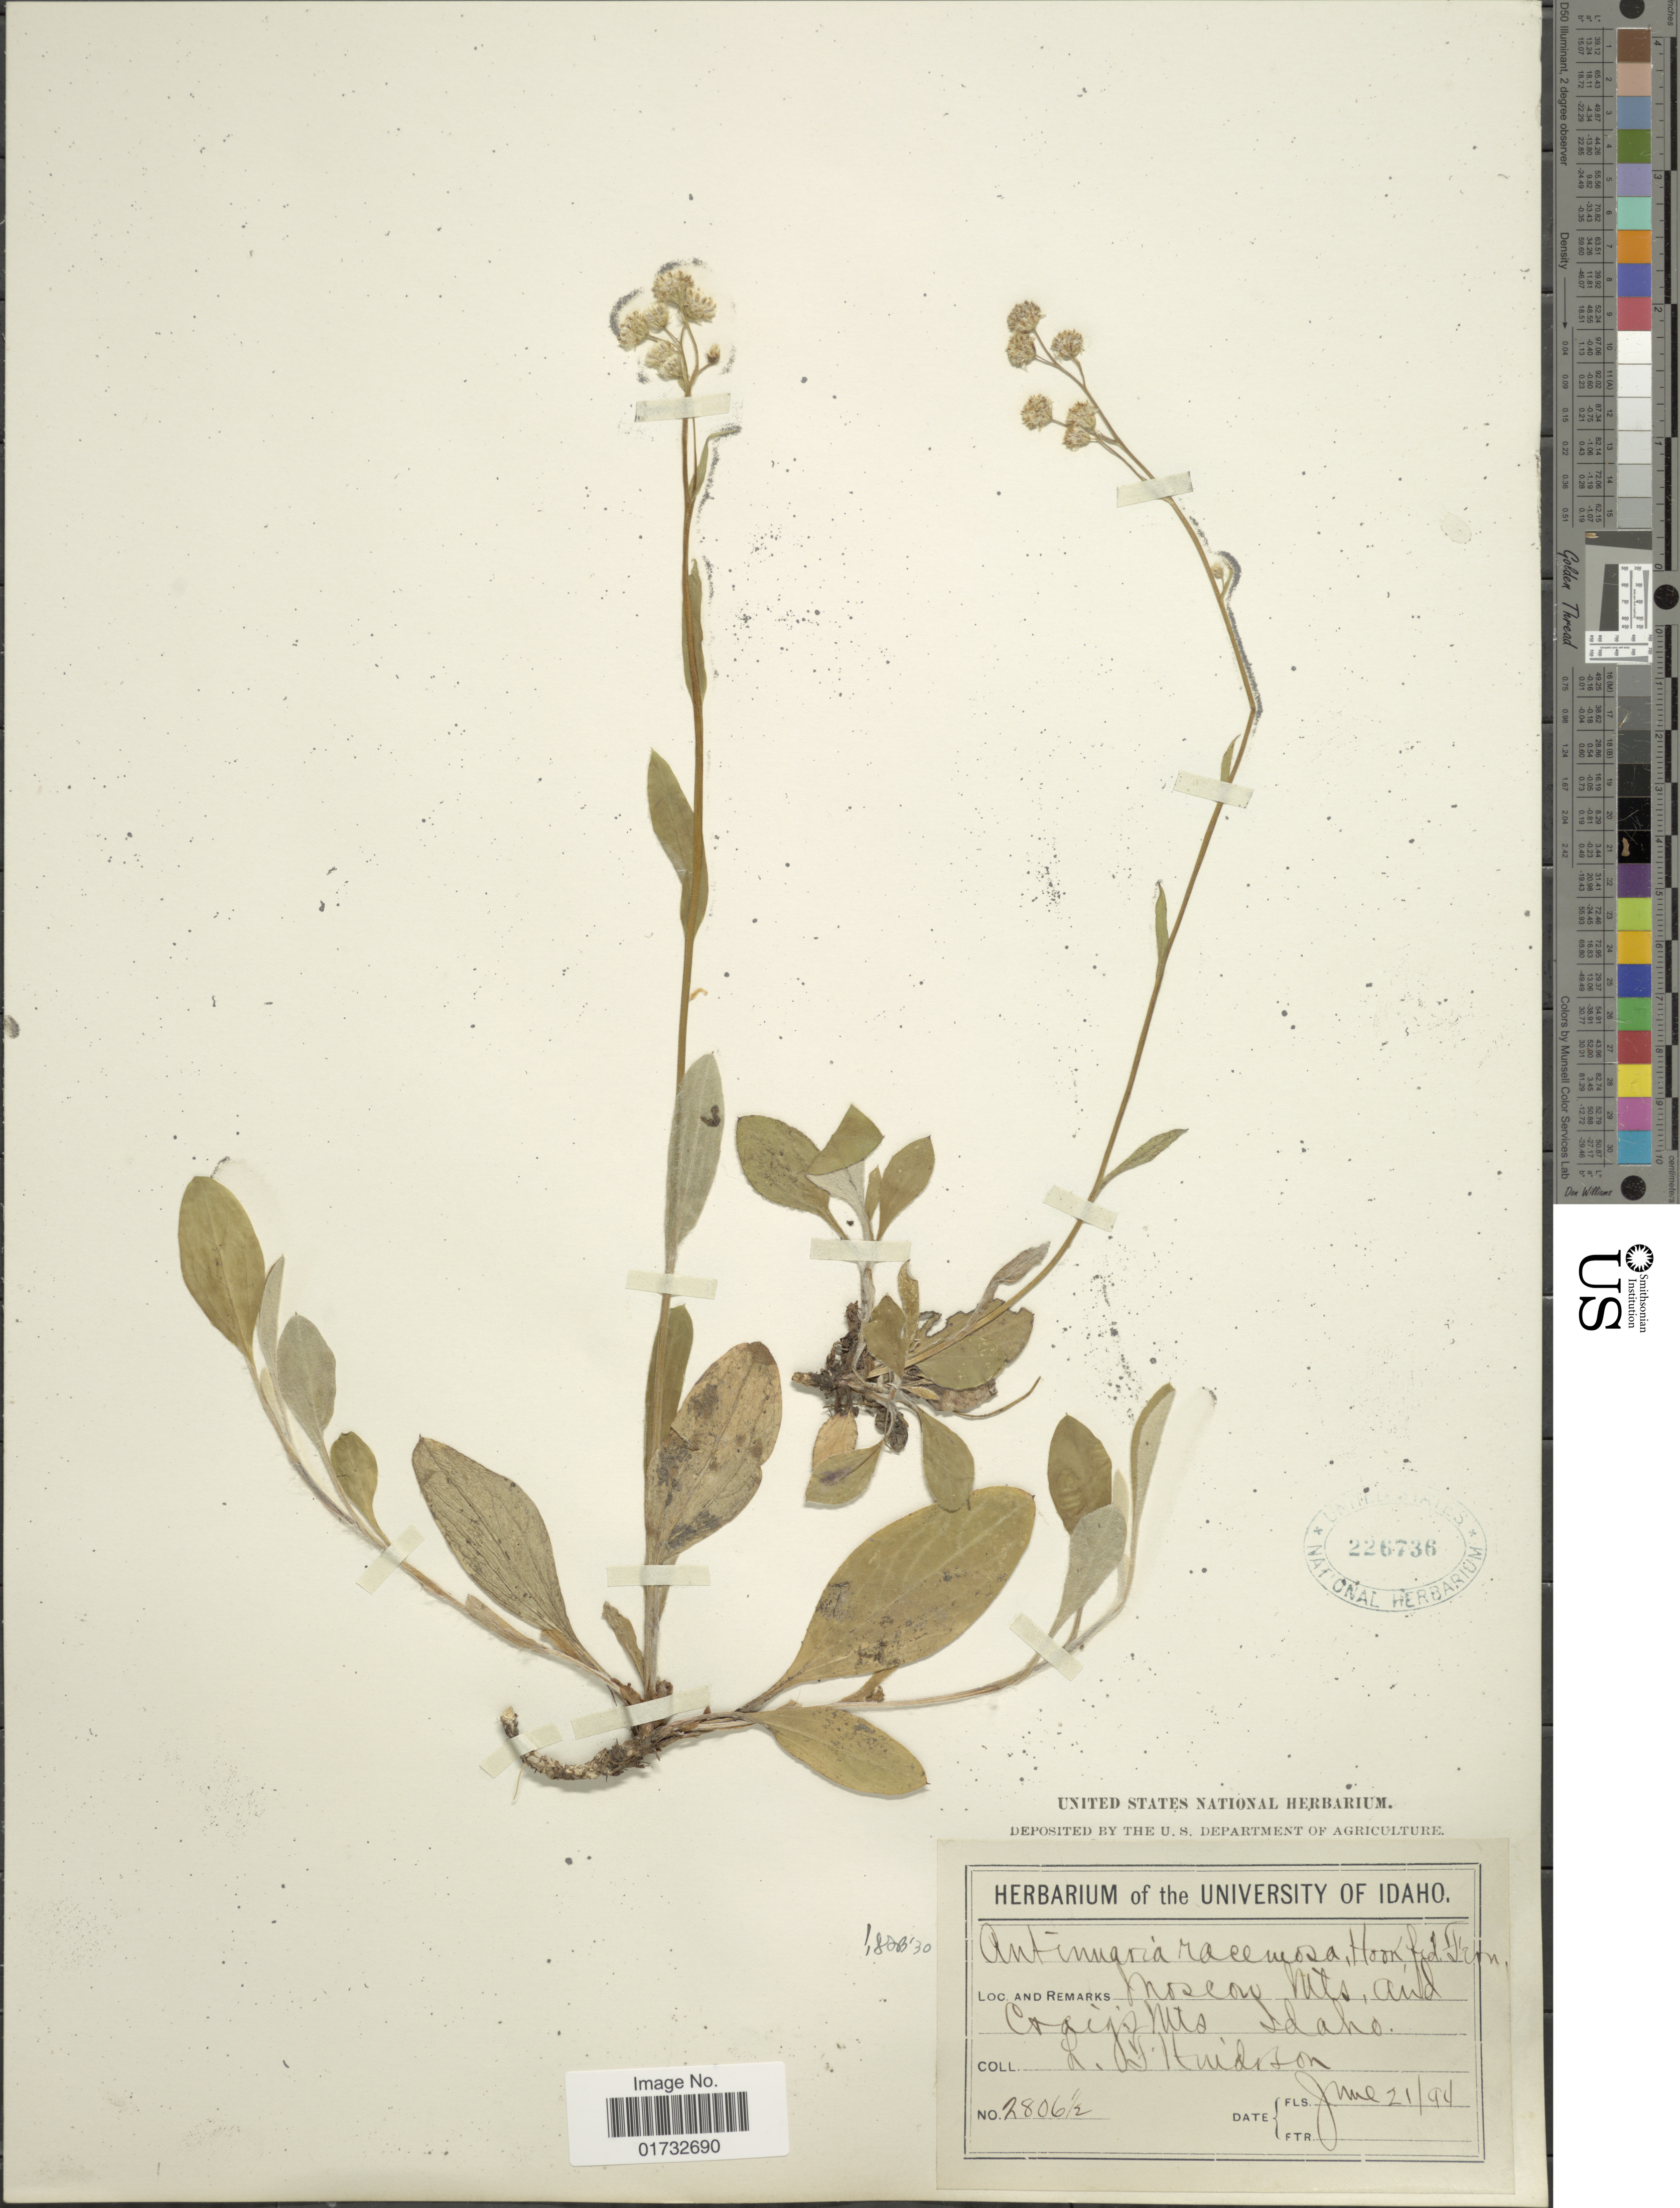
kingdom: Plantae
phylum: Tracheophyta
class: Magnoliopsida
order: Asterales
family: Asteraceae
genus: Antennaria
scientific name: Antennaria racemosa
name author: Hook.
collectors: L. F. Hudson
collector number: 2806½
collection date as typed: Transcribed d/m/y: 21/6/94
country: United States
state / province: Idaho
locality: Moscow Mts., and Craigs Mts.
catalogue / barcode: US 226736